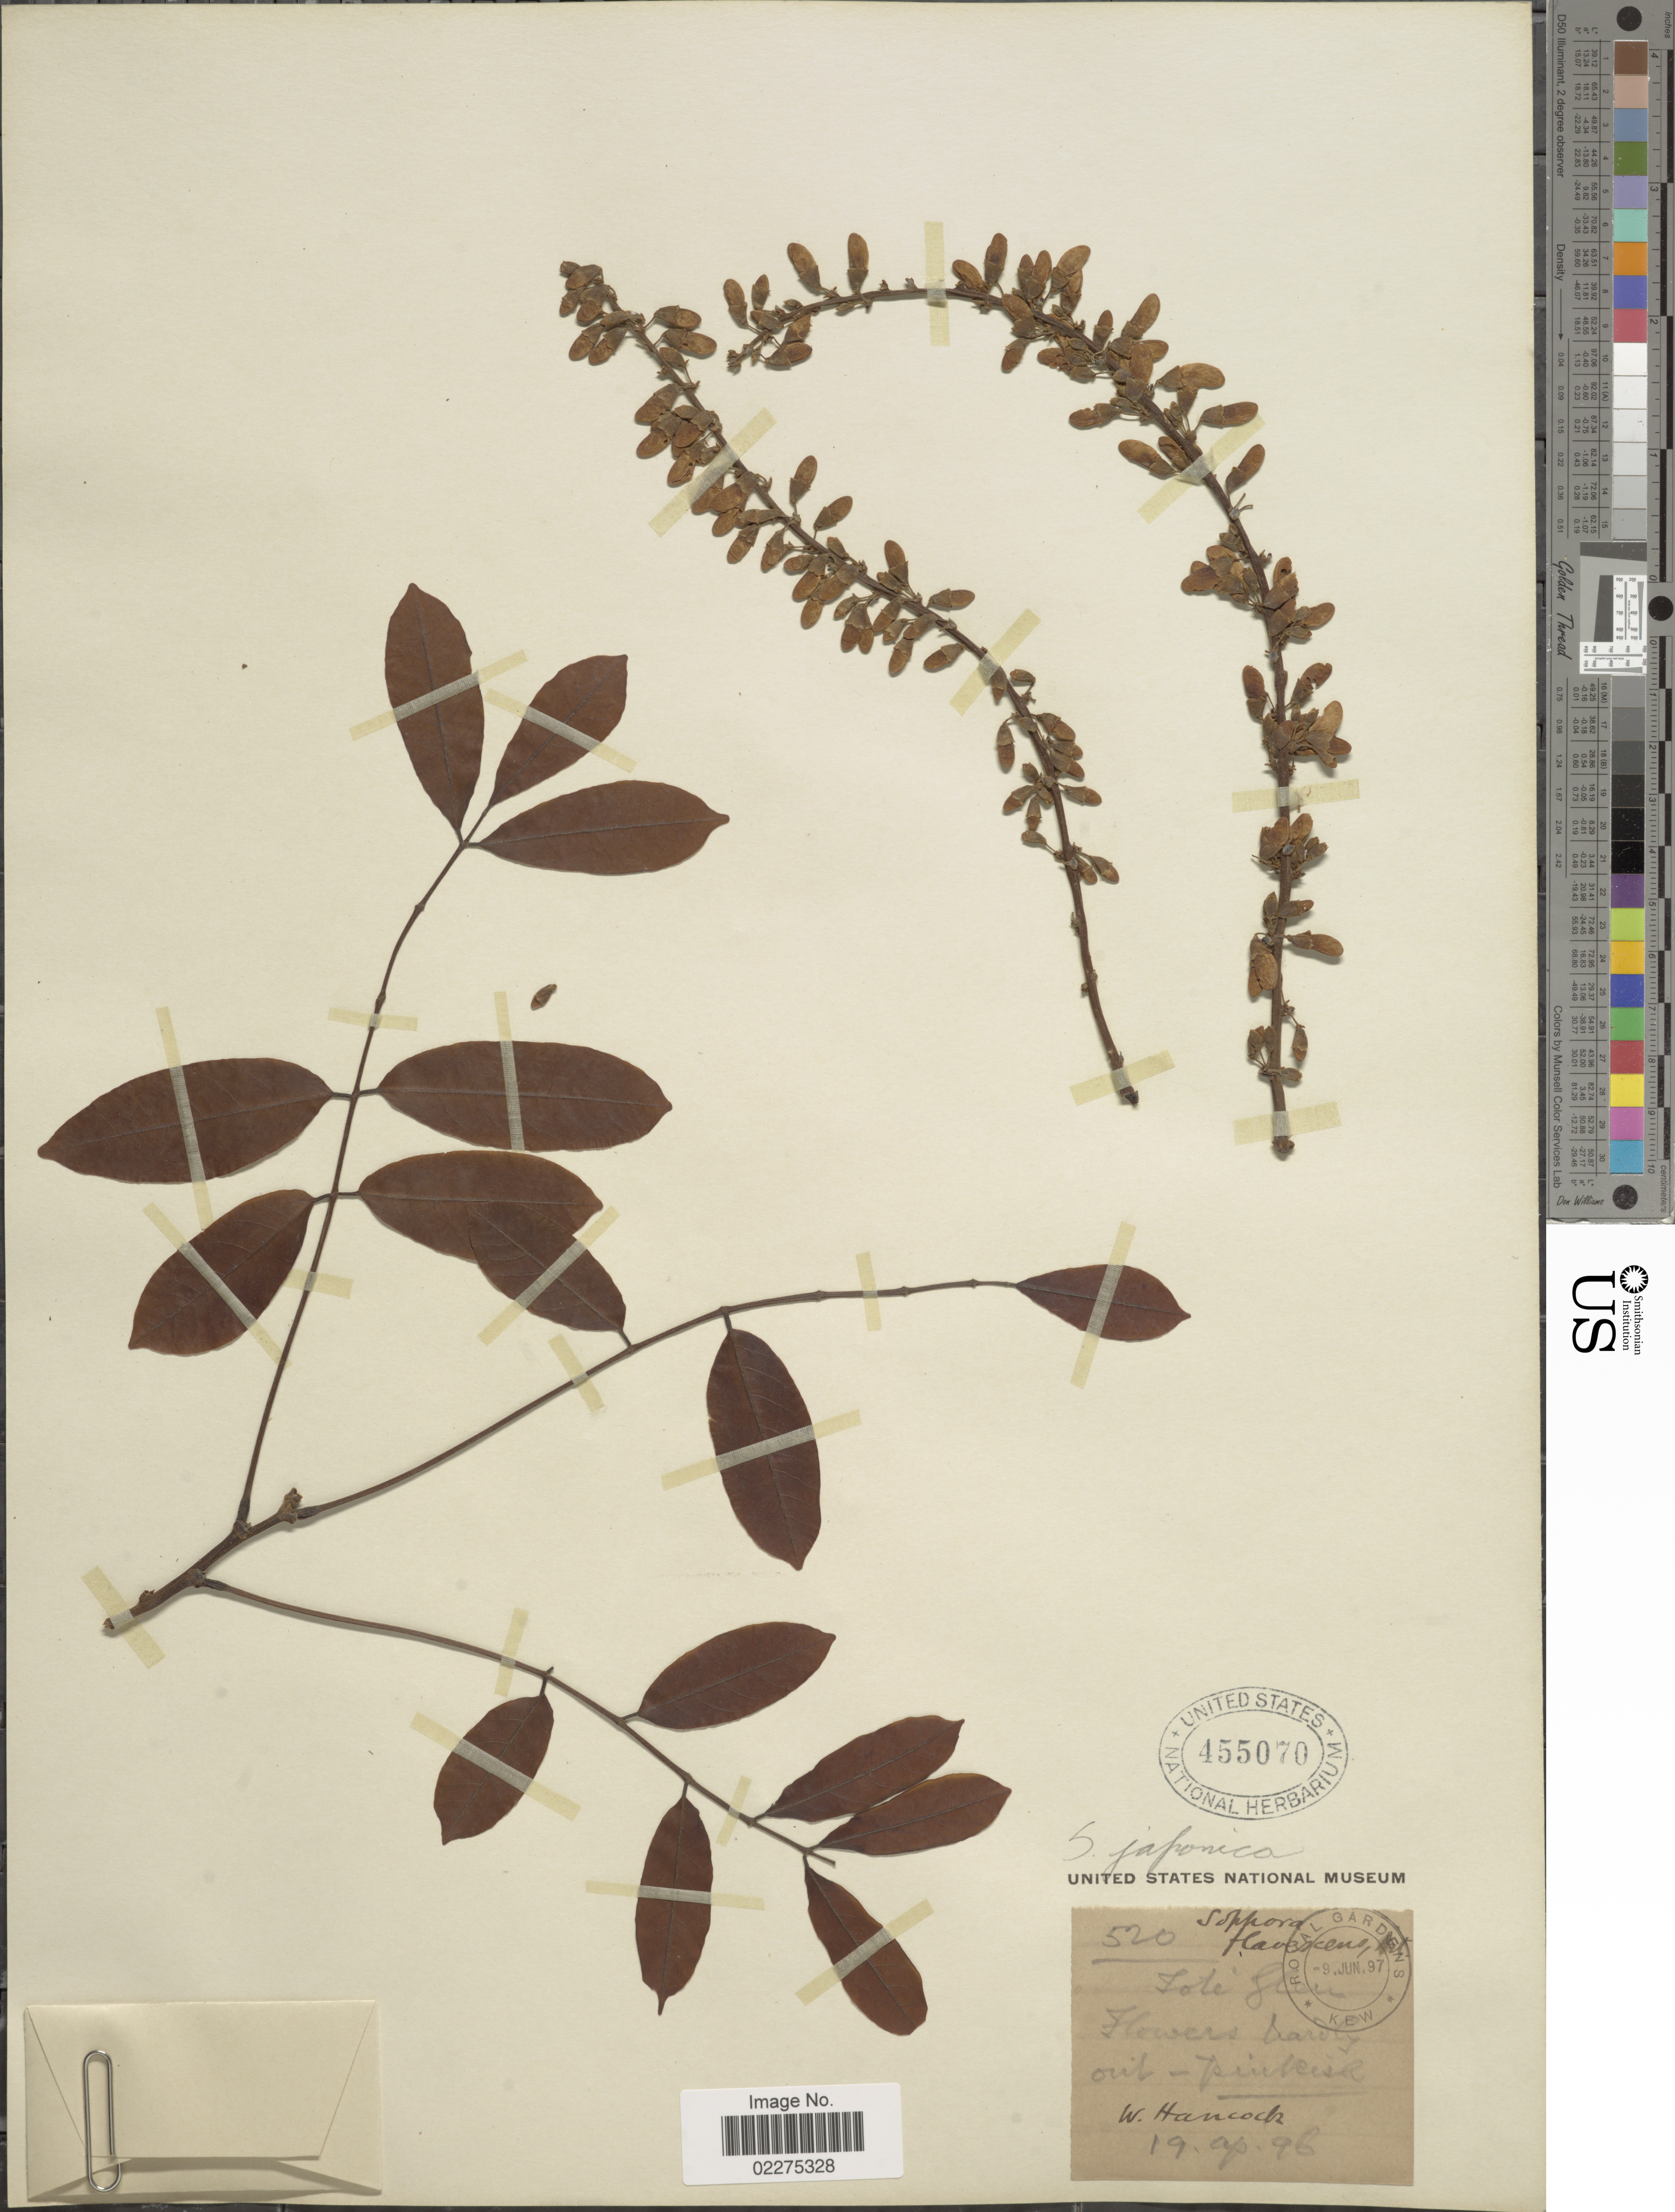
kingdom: Plantae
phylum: Tracheophyta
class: Magnoliopsida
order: Fabales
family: Fabaceae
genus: Sophora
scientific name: Sophora japonica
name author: L.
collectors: W. Hancock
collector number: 520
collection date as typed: Transcribed d/m/y: 19/4/96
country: Japan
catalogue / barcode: US 455070